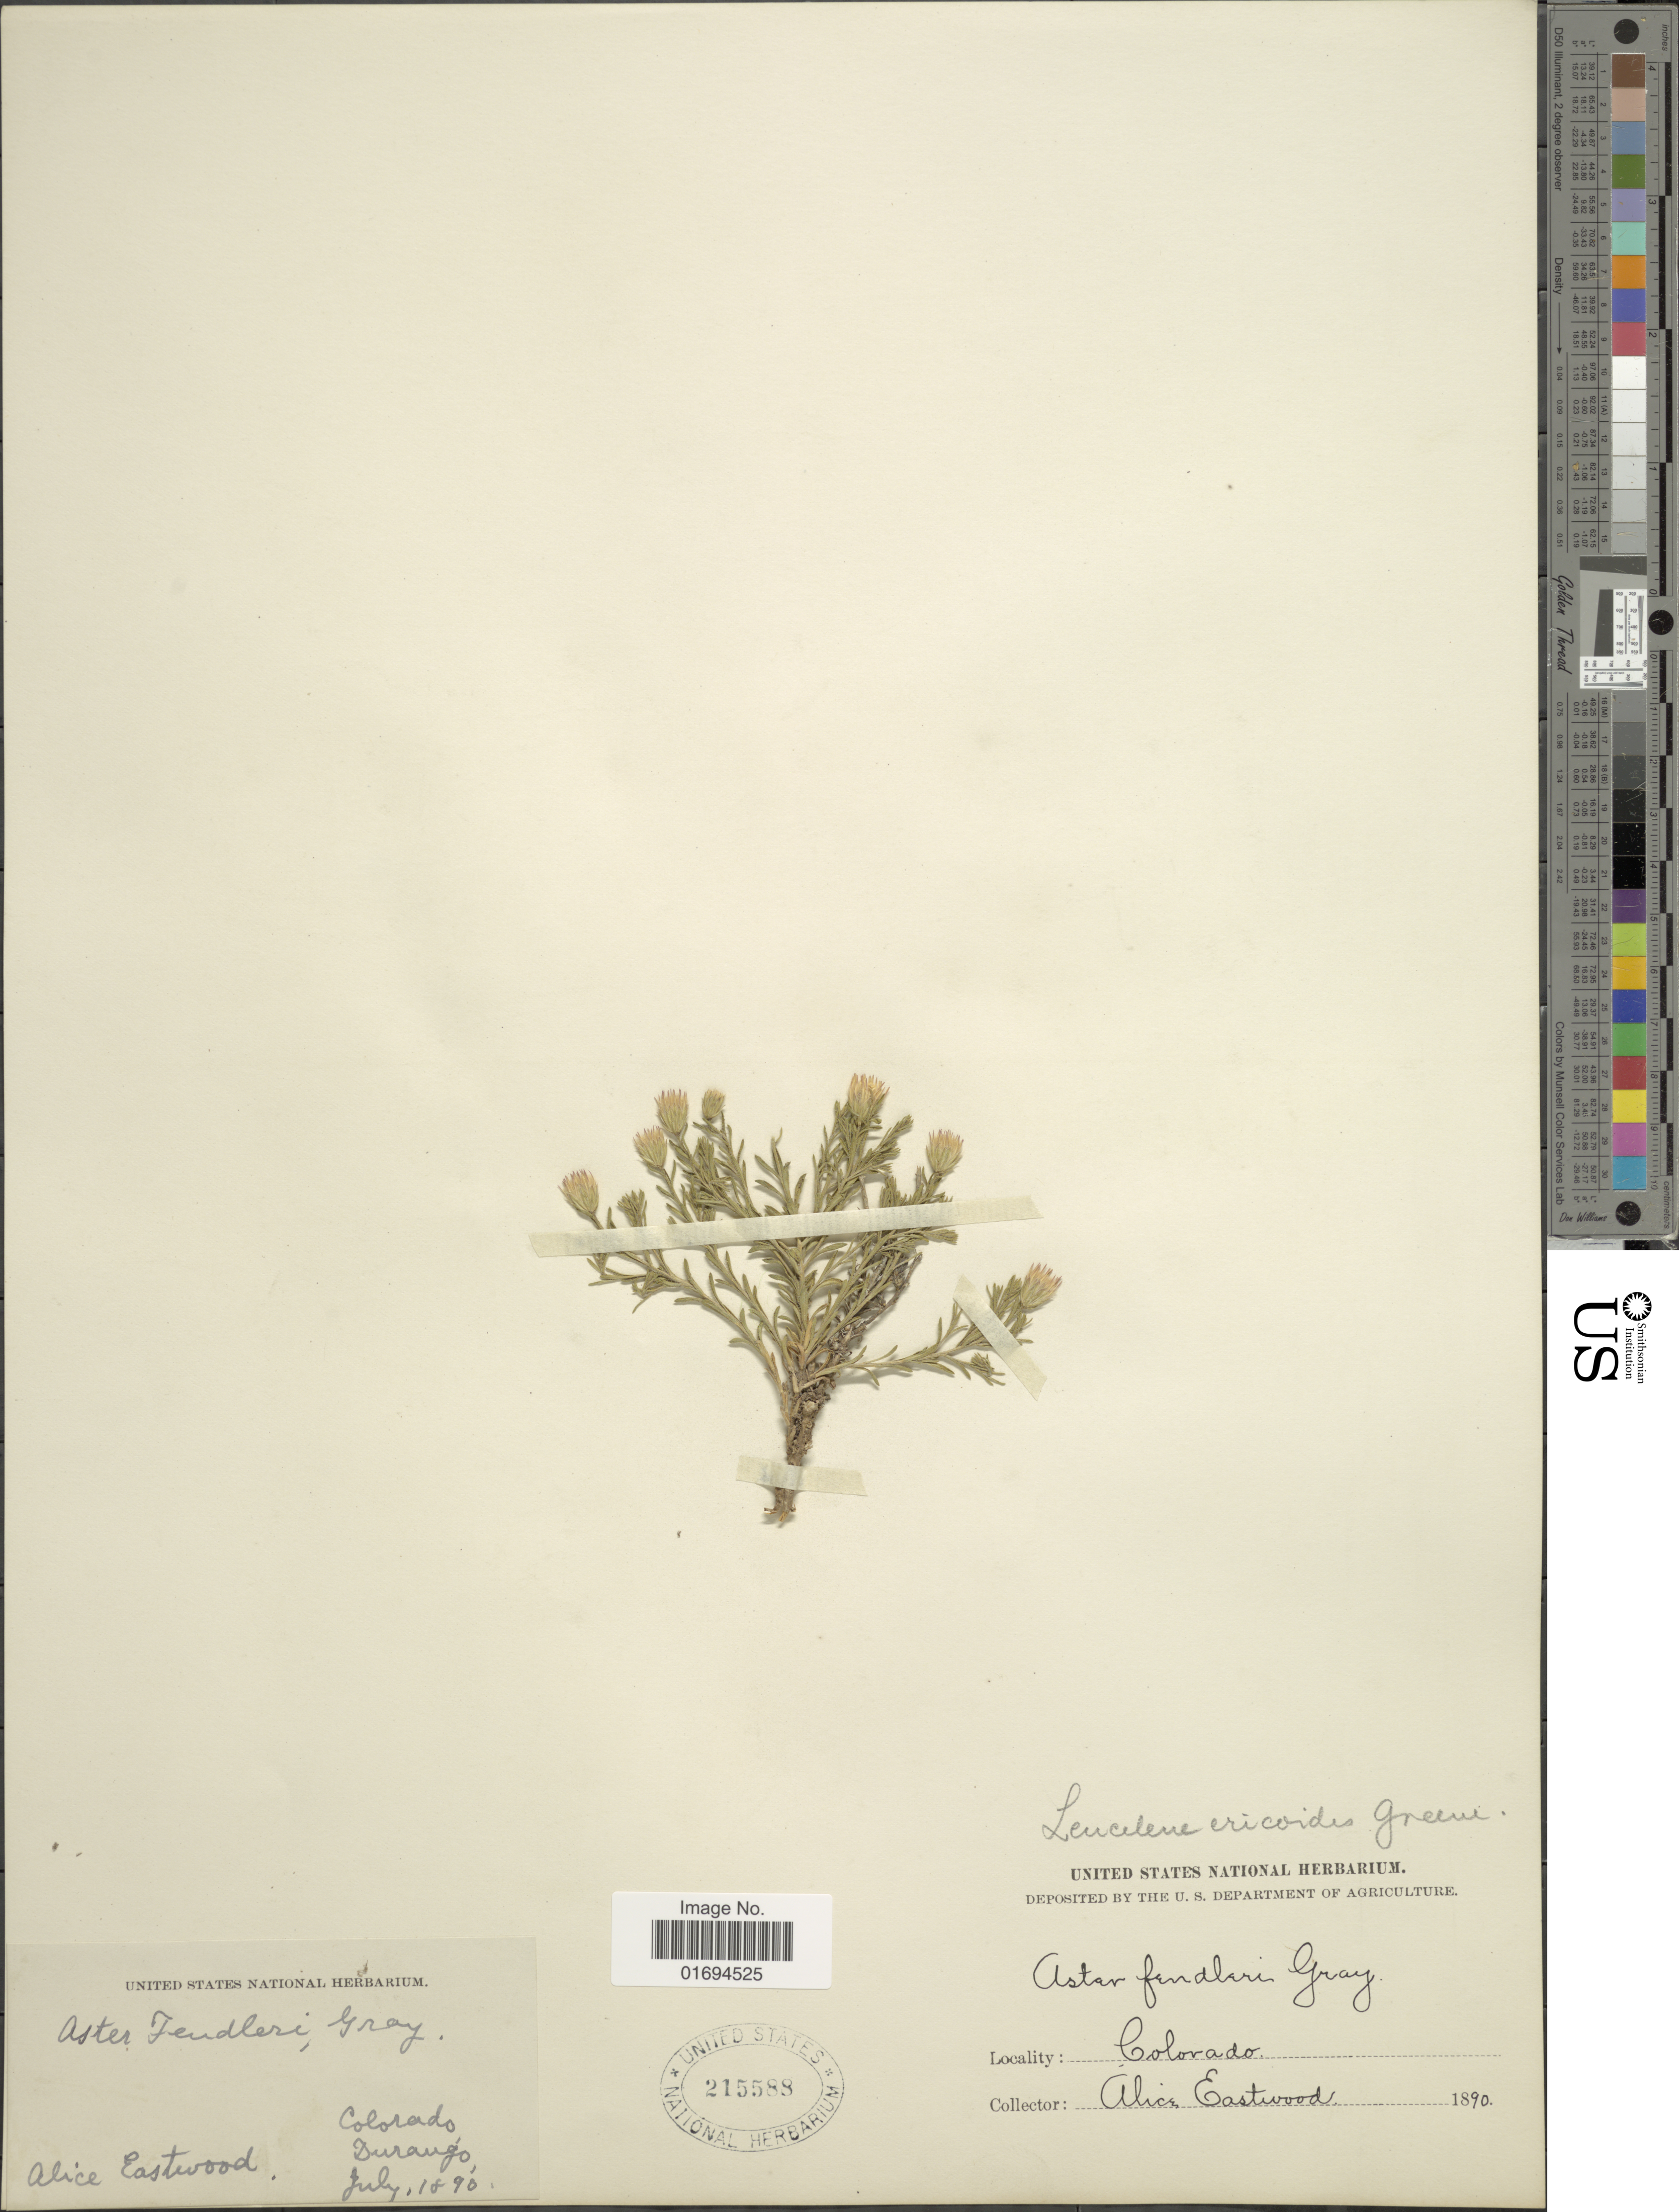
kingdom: Plantae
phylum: Tracheophyta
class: Magnoliopsida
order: Asterales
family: Asteraceae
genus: Chaetopappa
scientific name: Chaetopappa ericoides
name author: (Torr.) G.L. Nesom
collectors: A. Eastwood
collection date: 1890-07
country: United States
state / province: Colorado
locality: Durango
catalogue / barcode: US 215588